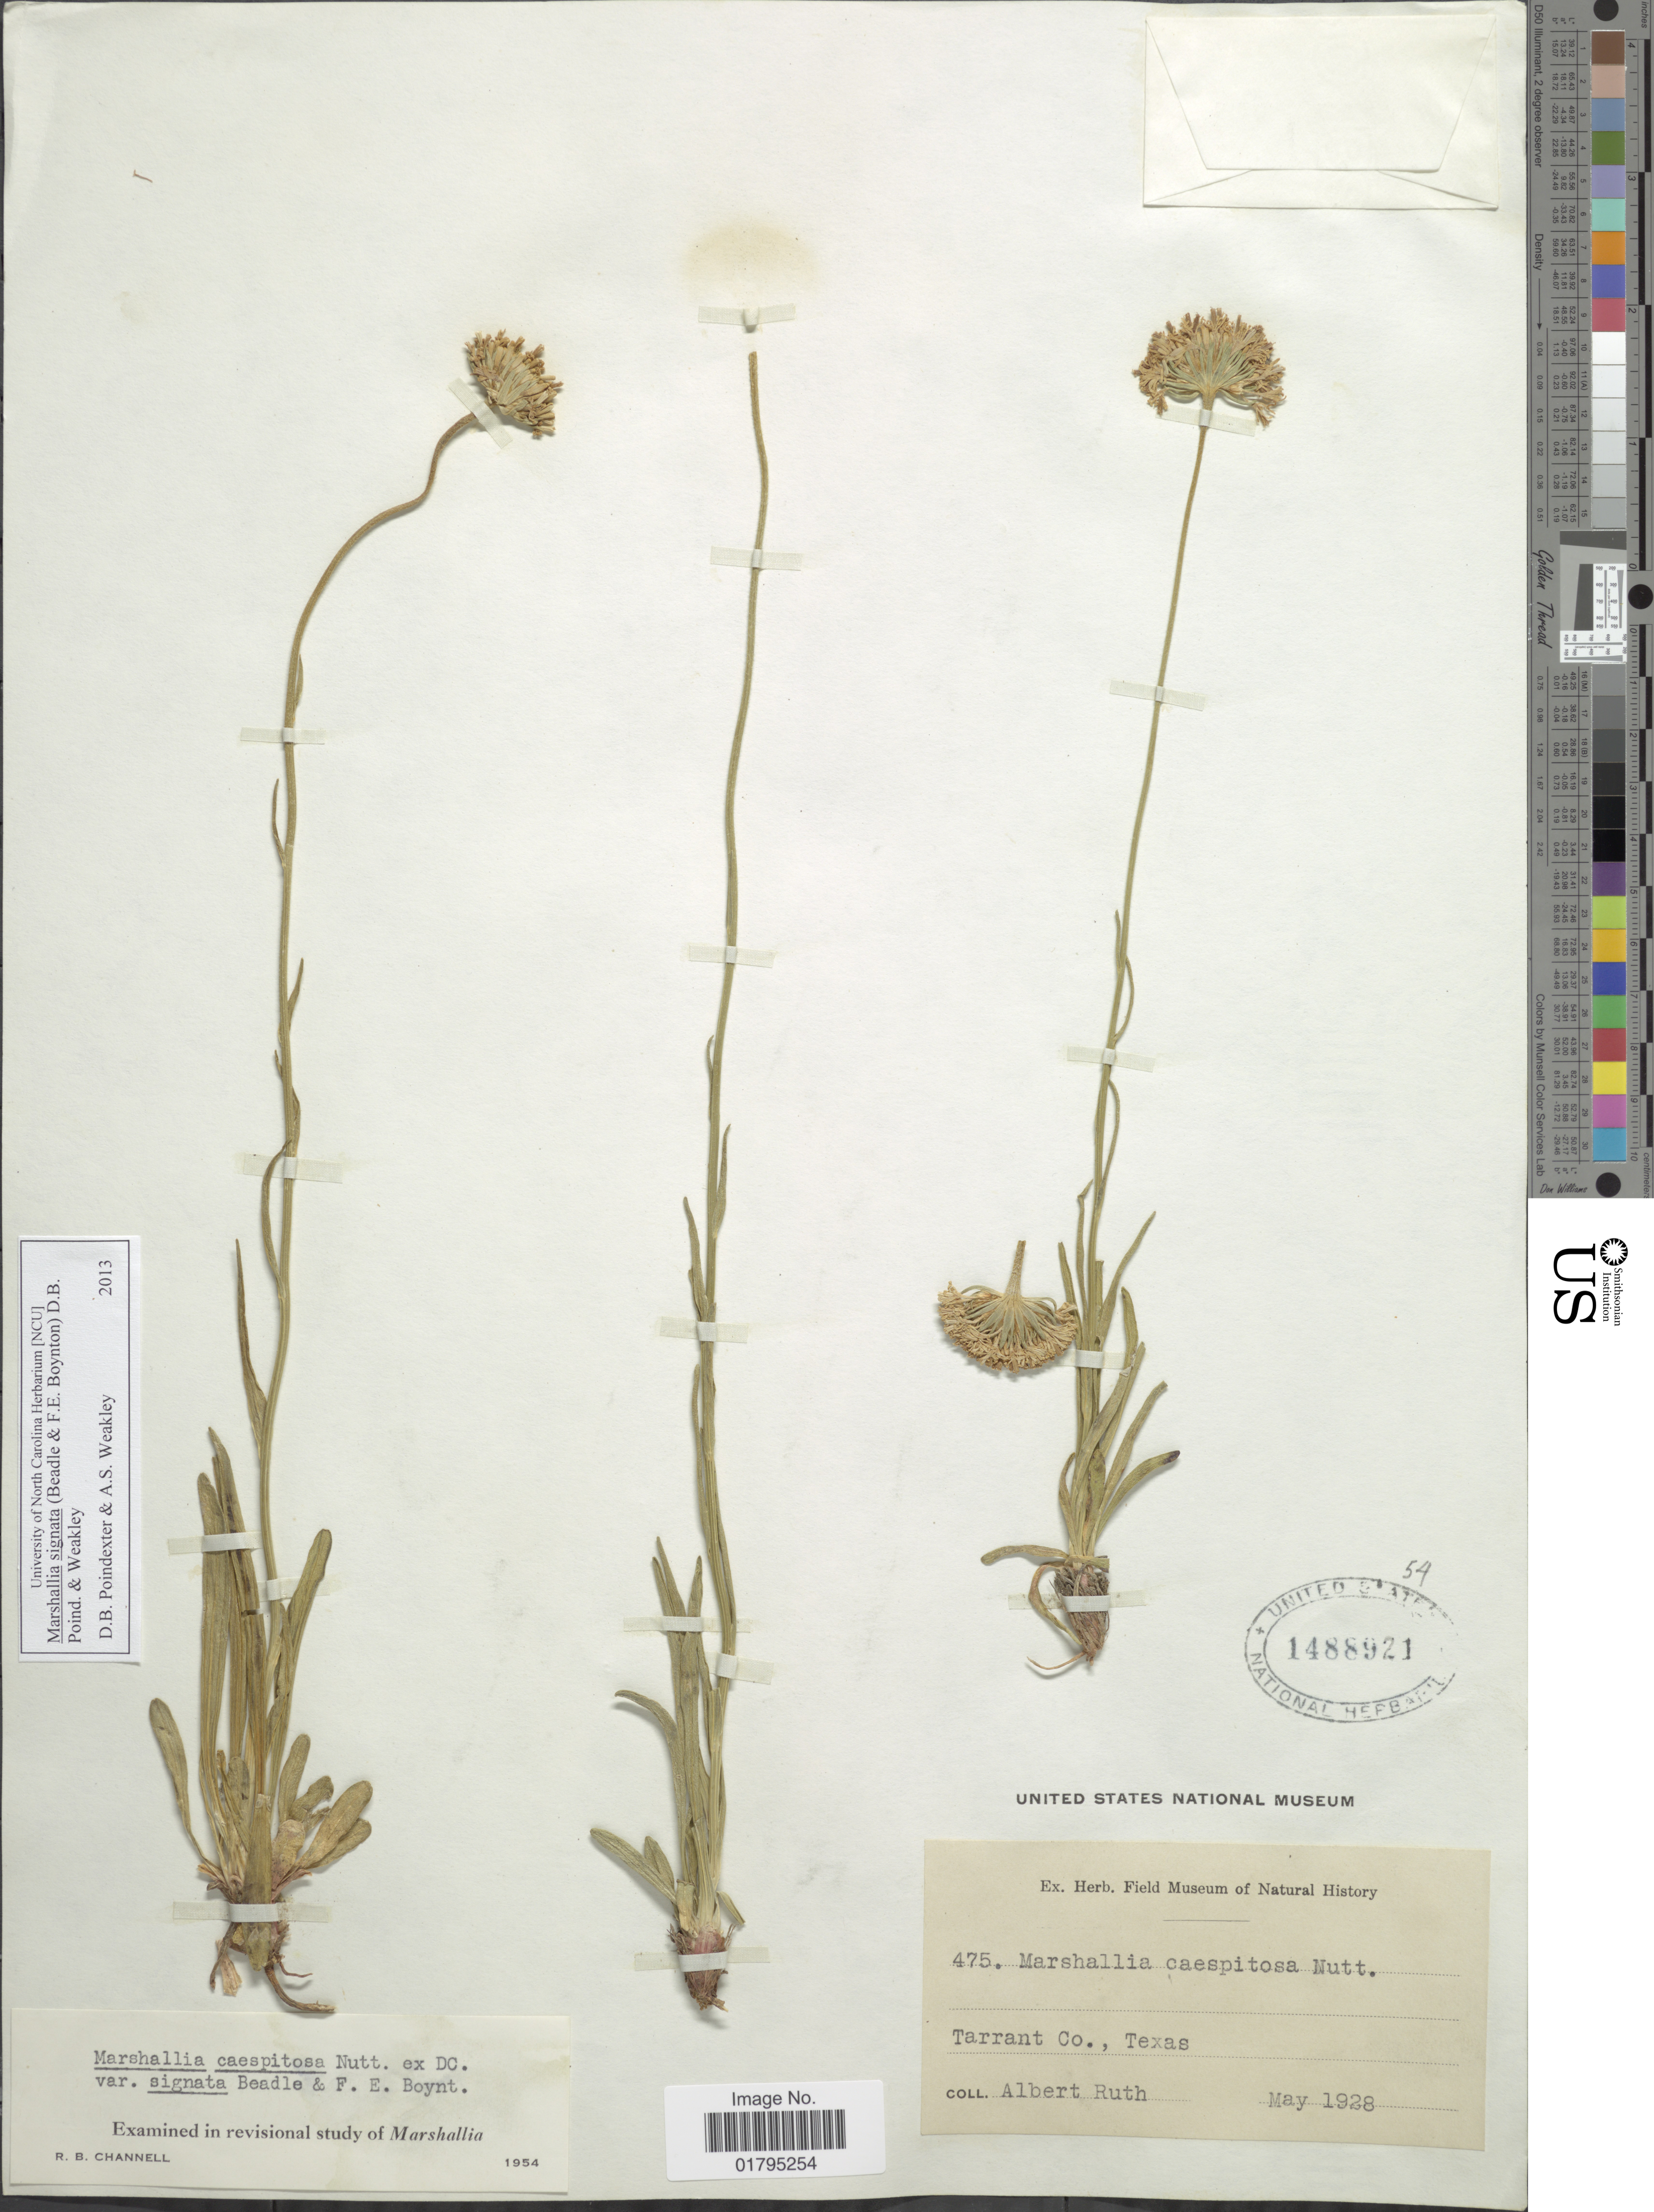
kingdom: Plantae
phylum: Tracheophyta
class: Magnoliopsida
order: Asterales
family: Asteraceae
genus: Marshallia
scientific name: Marshallia caespitosa var. signata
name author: Beadle & F.E. Boynton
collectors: A. C. Smith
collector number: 475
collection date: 1928-05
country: United States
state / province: Texas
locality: Tarrant Co.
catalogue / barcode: US 1488921